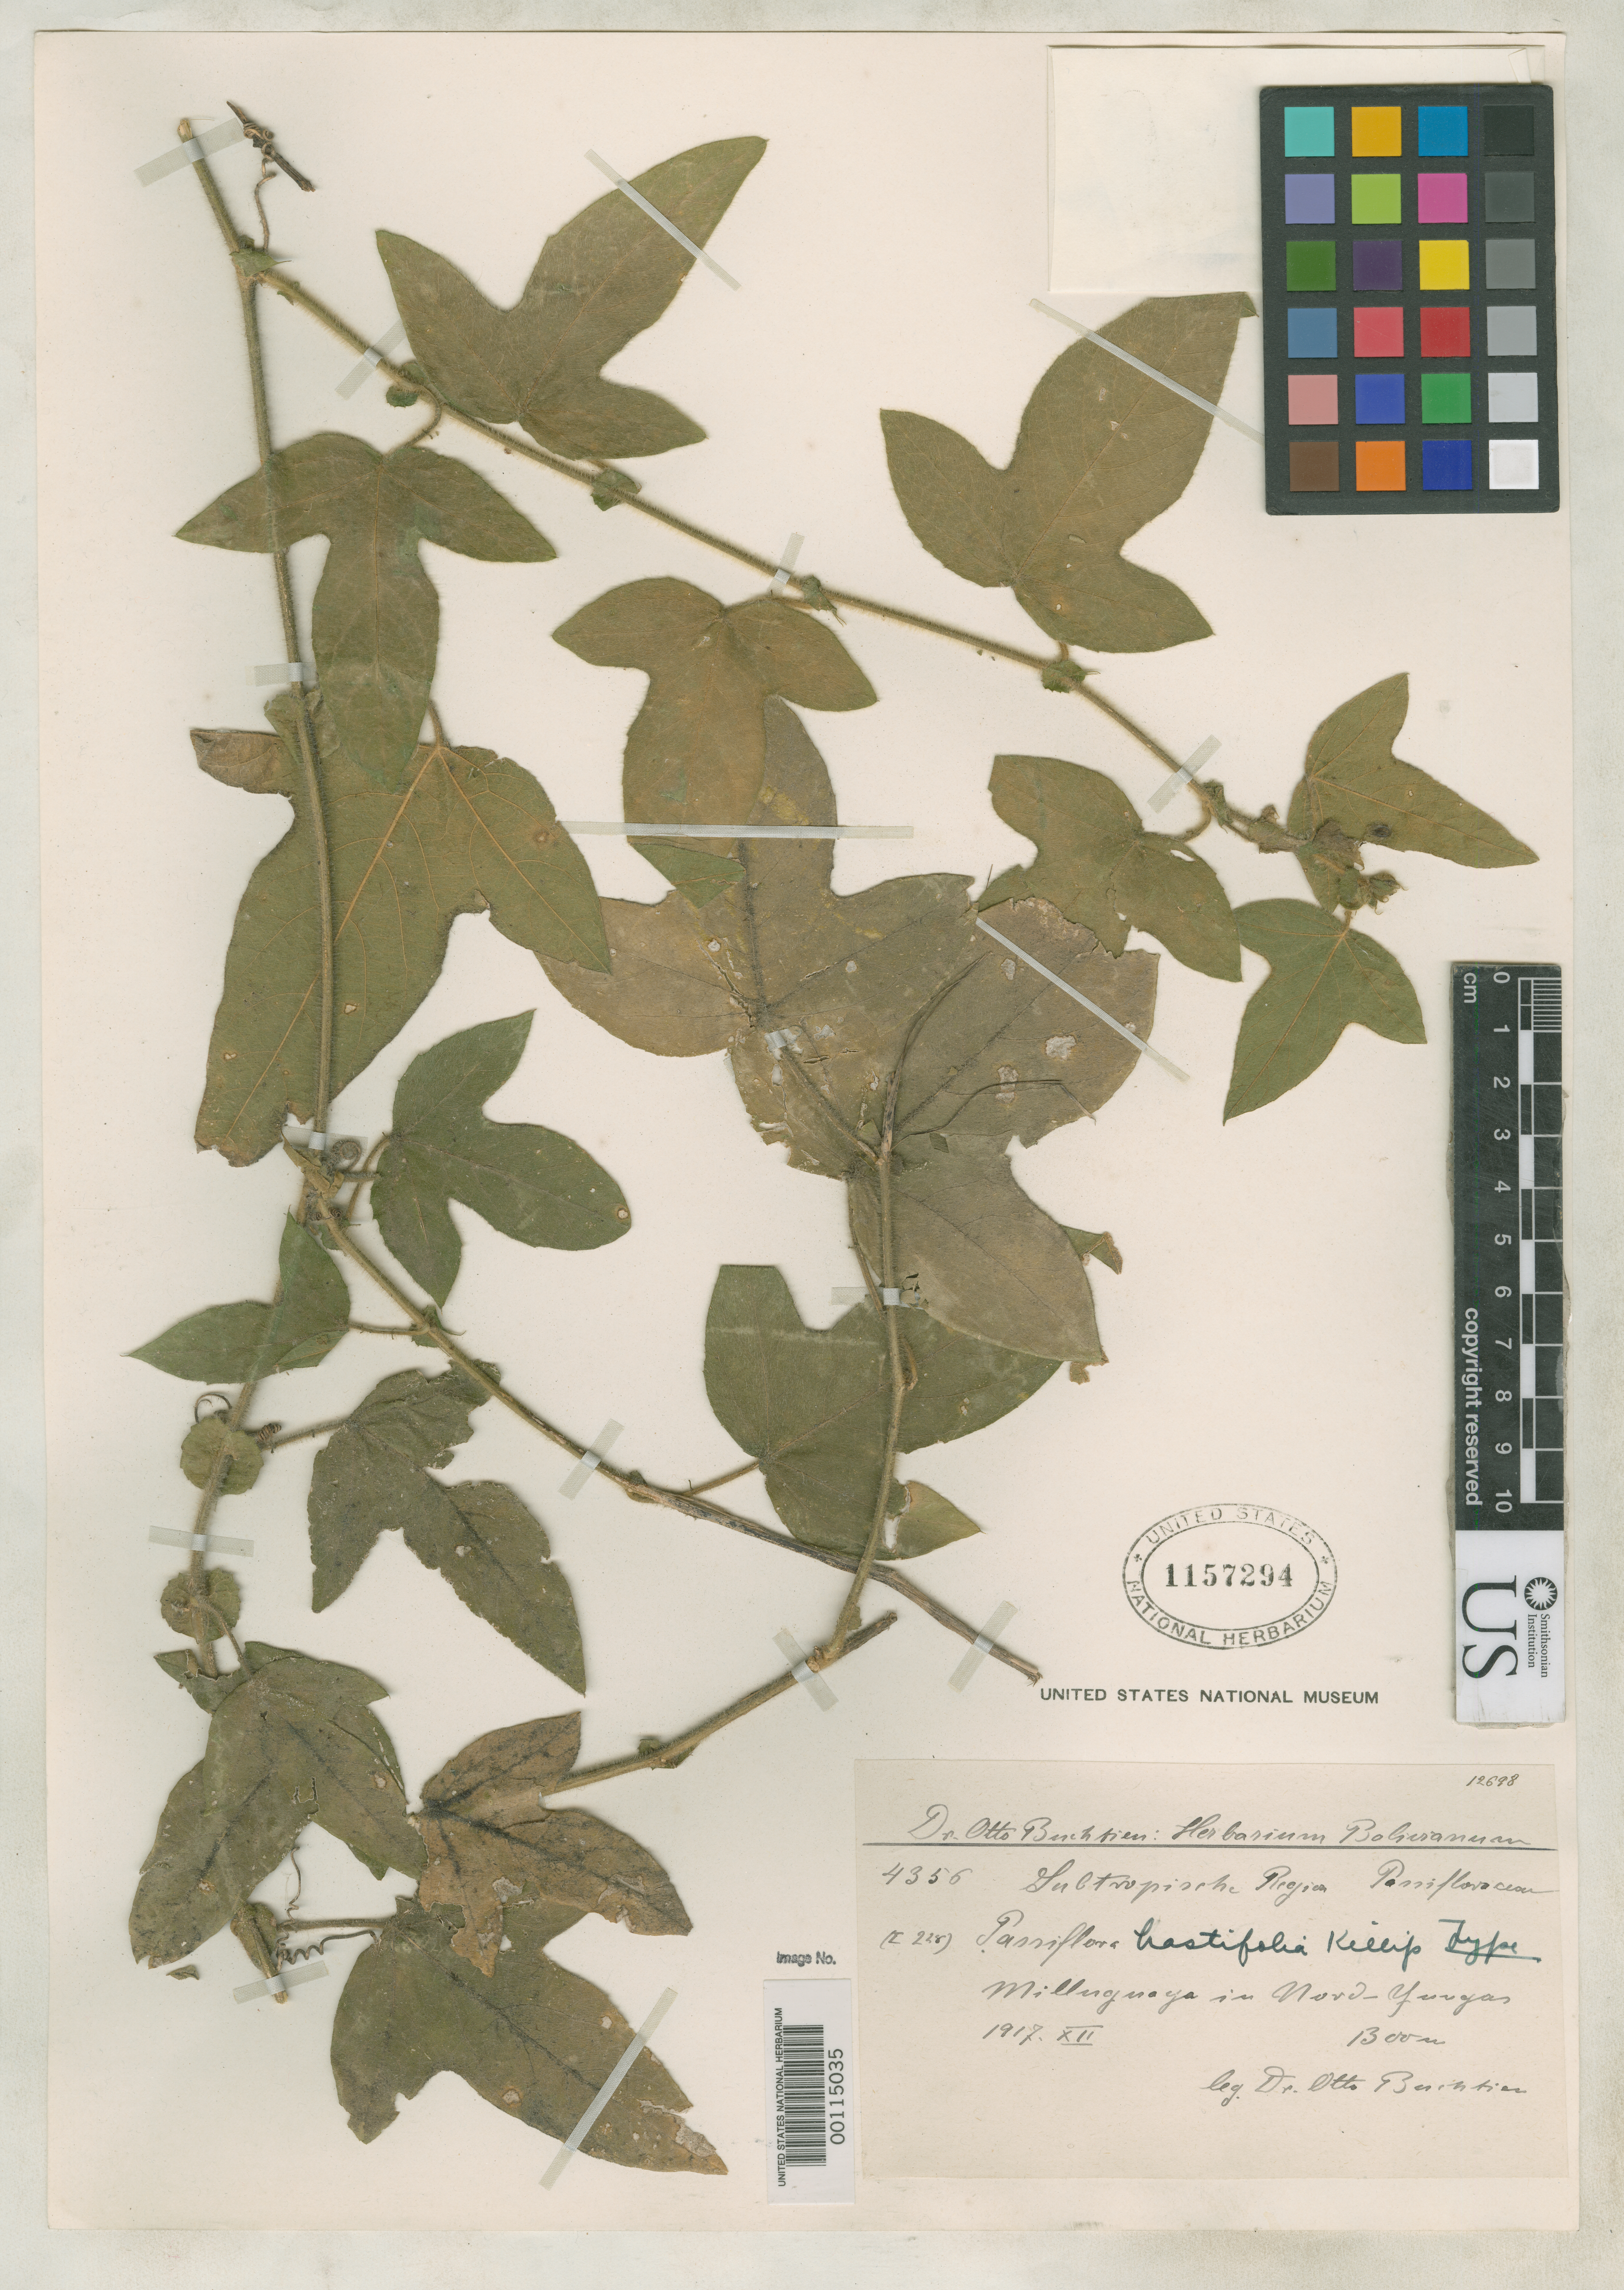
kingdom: Plantae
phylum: Tracheophyta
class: Magnoliopsida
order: Malpighiales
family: Passifloraceae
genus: Passiflora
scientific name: Passiflora hastifolia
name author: Killip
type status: Holotype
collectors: O. Buchtien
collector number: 4356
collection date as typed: Dec 1917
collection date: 1917-12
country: Bolivia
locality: North Yungas, Milluguaya.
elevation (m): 1300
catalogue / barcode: US 1157294